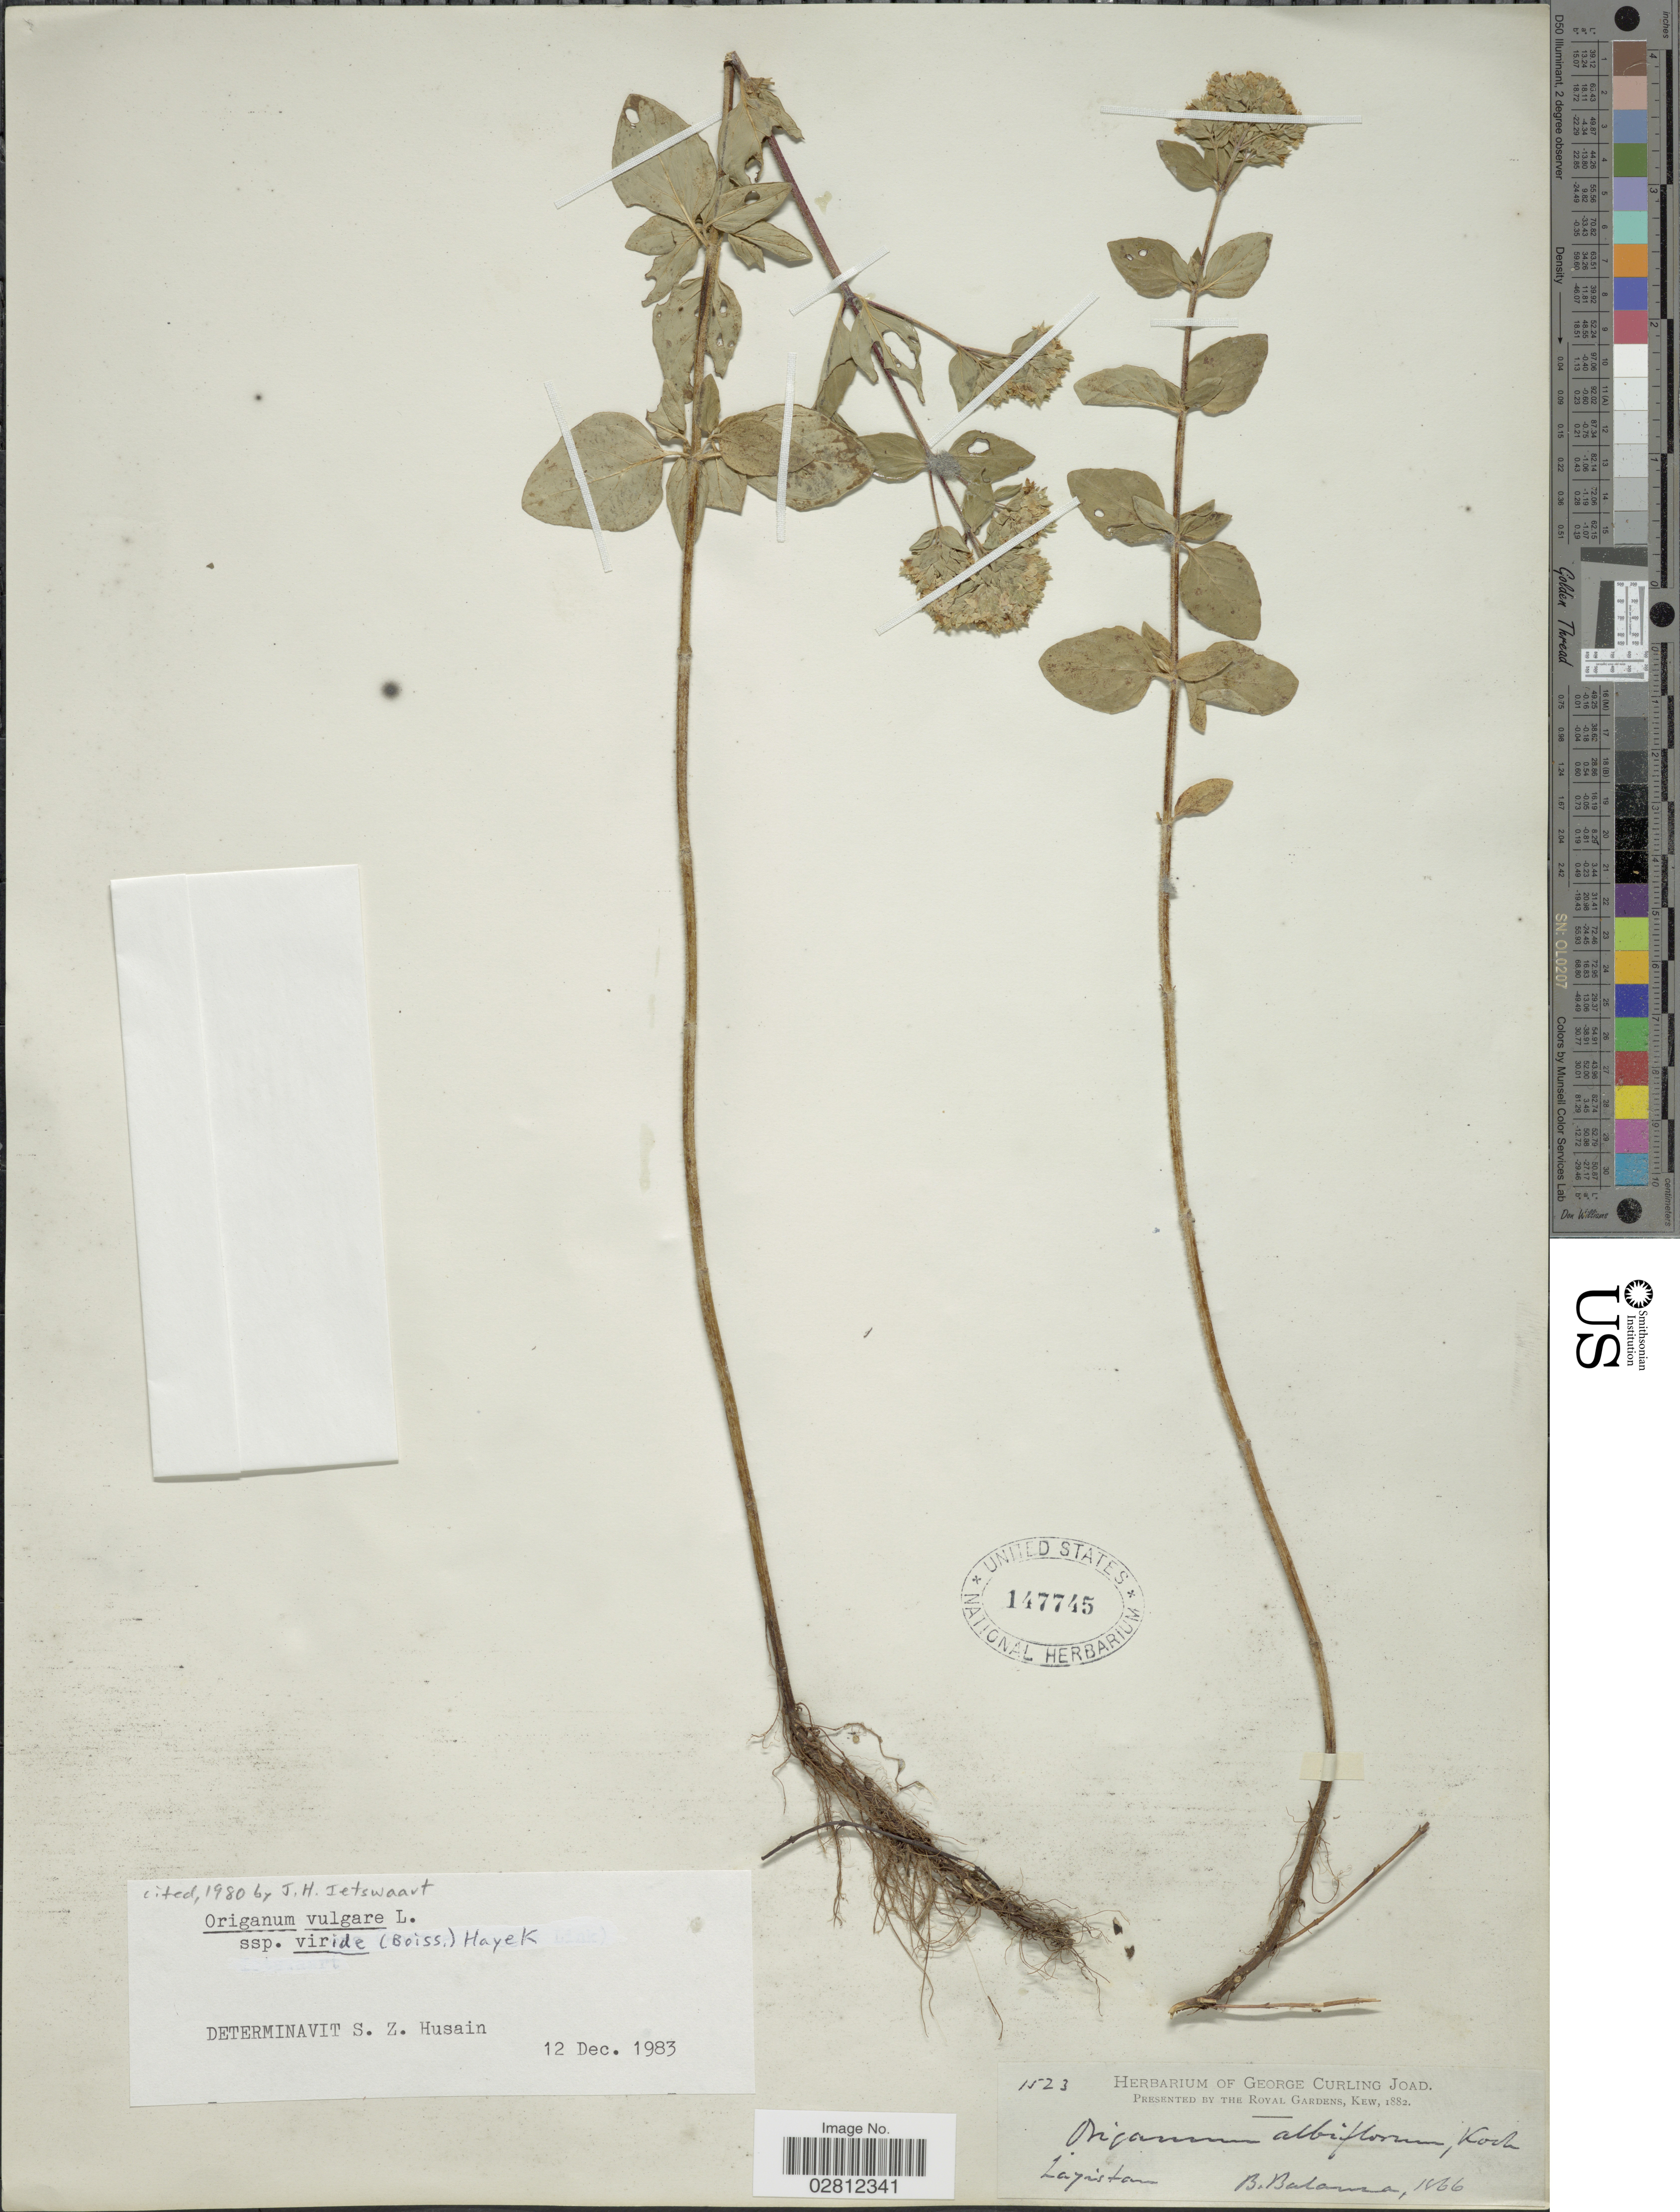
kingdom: Plantae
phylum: Tracheophyta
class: Magnoliopsida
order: Lamiales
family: Lamiaceae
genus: Origanum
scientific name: Origanum vulgare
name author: L.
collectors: B. Balansa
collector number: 1523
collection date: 1866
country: Turkey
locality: Lazistan.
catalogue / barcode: US 147745